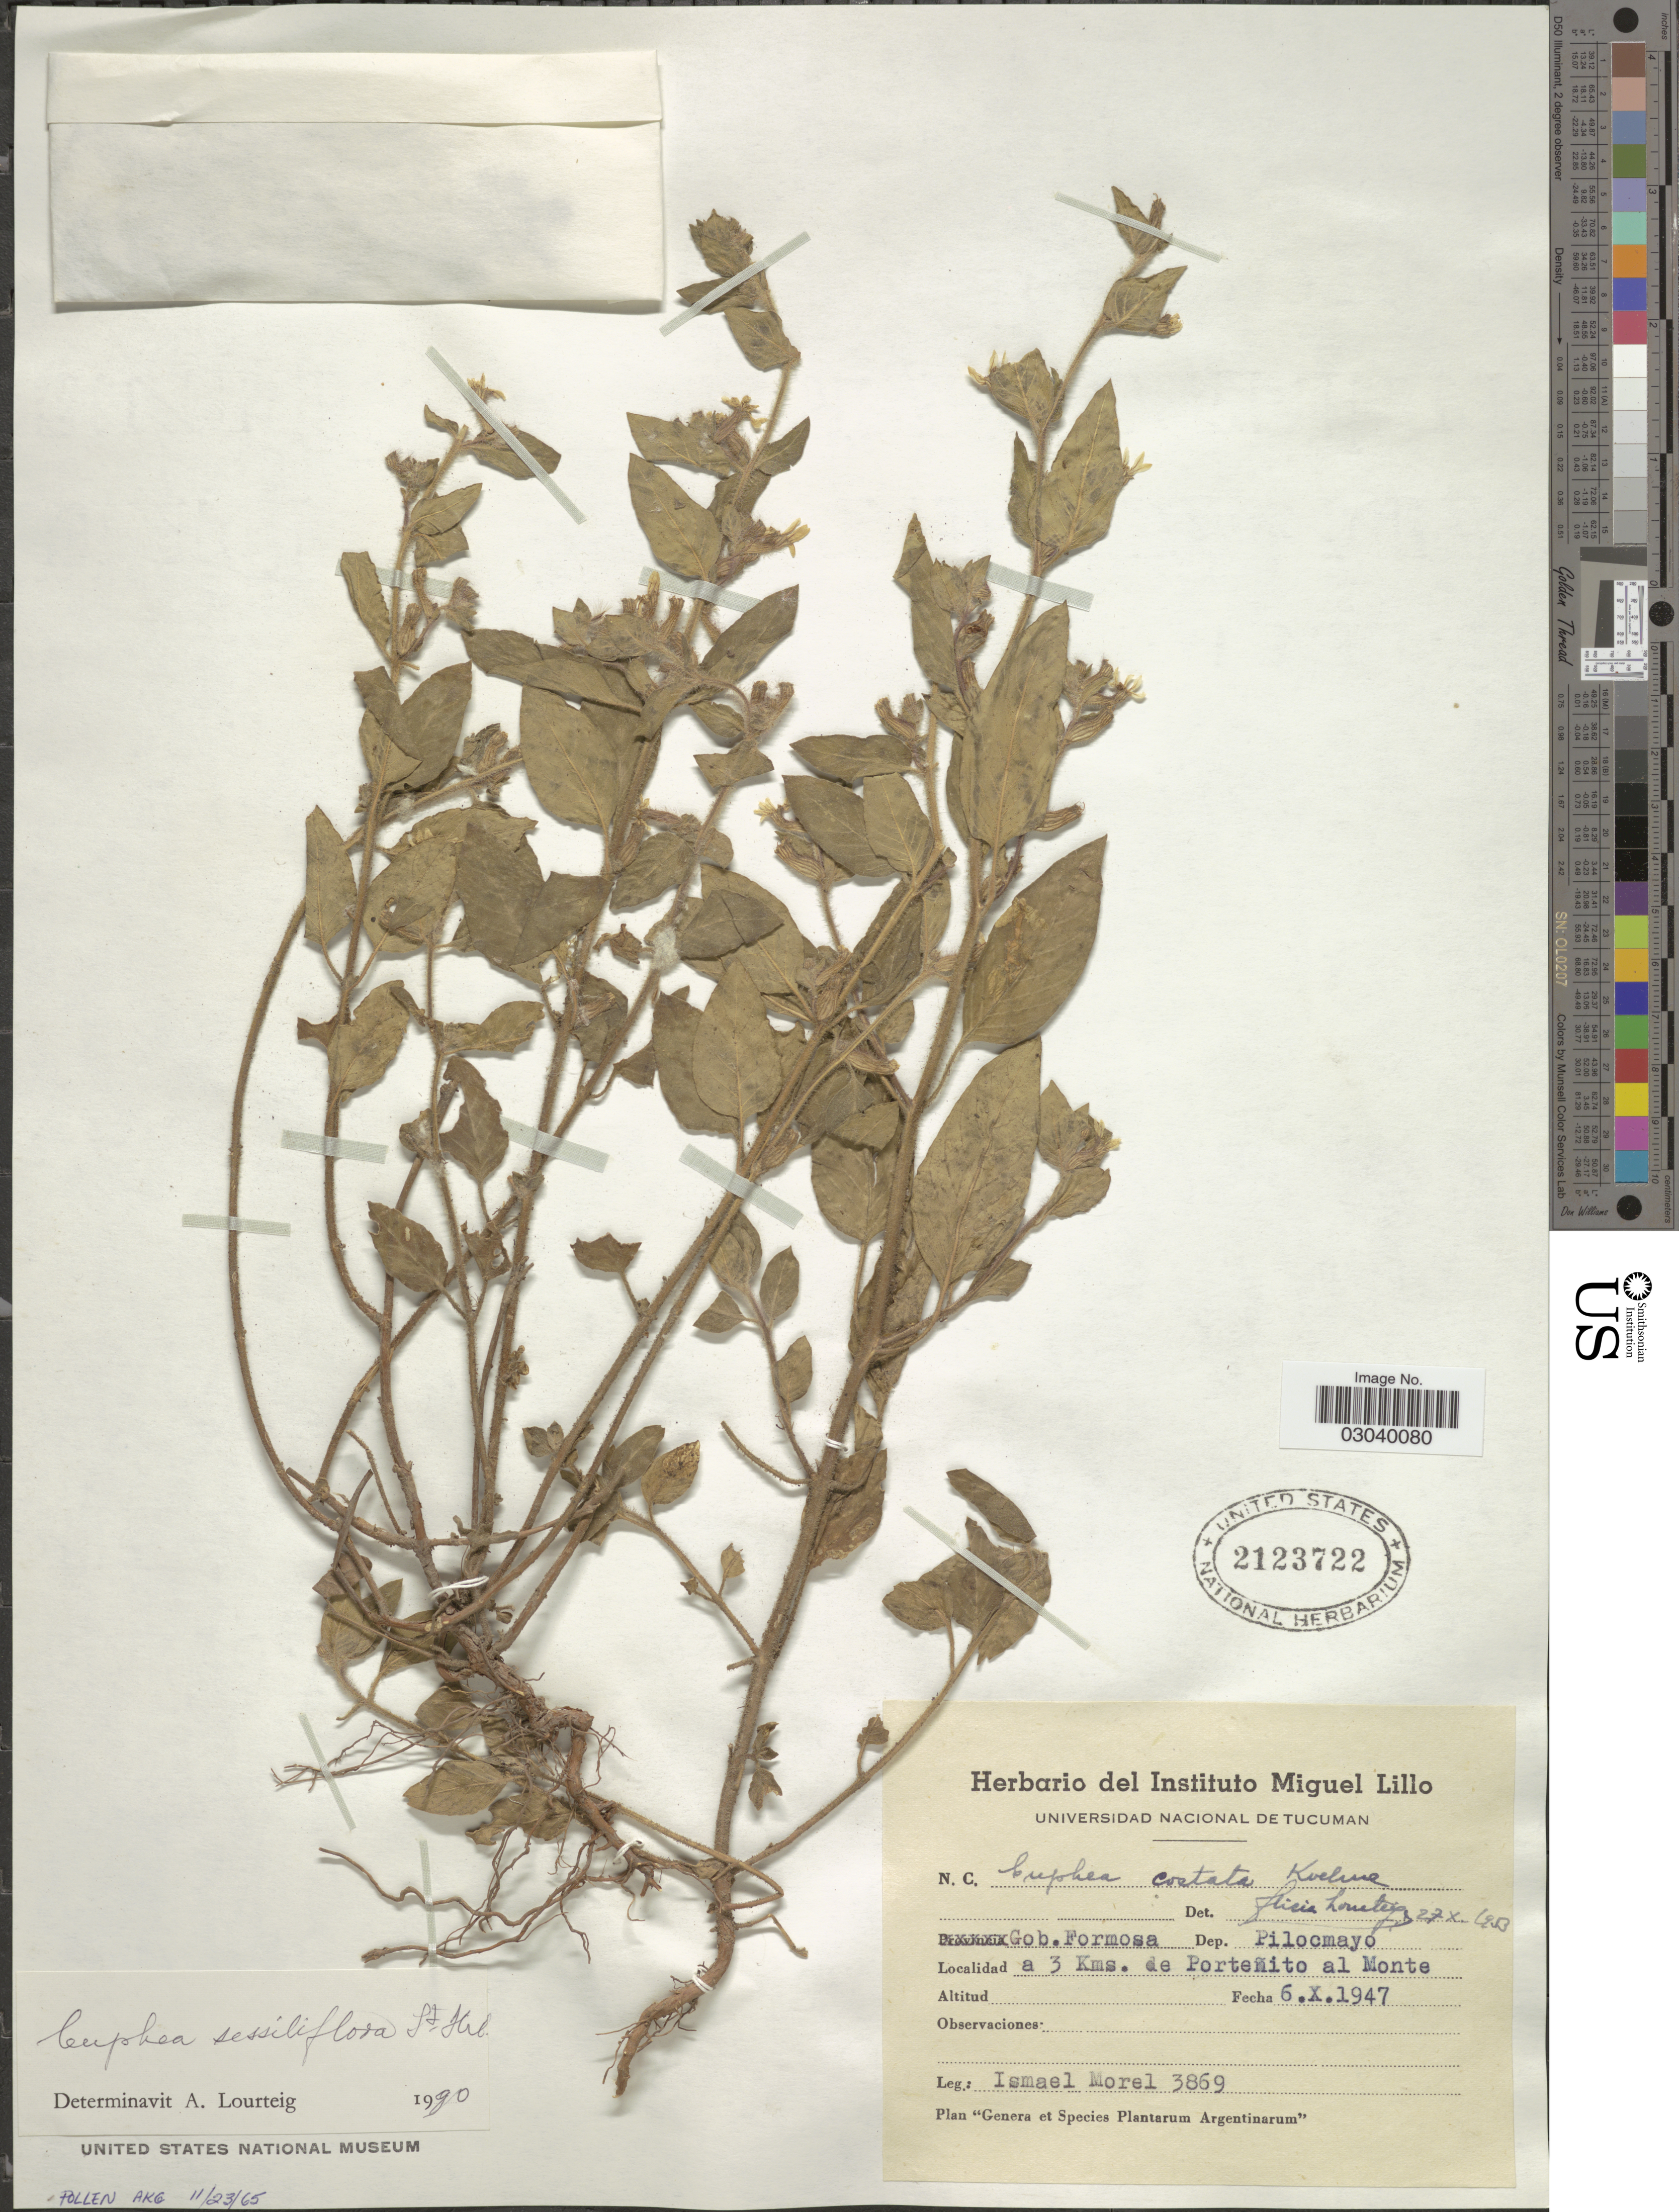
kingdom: Plantae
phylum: Tracheophyta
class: Magnoliopsida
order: Myrtales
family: Lythraceae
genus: Cuphea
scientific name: Cuphea sessiliflora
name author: A. St.-Hil.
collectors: I. Morel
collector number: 3869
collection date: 1947-10-06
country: Argentina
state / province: Formosa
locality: Gob. Formosa, Dep. Pilocmayo, a 3 Kms. de Porteñito al Monte.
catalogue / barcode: US 2123722